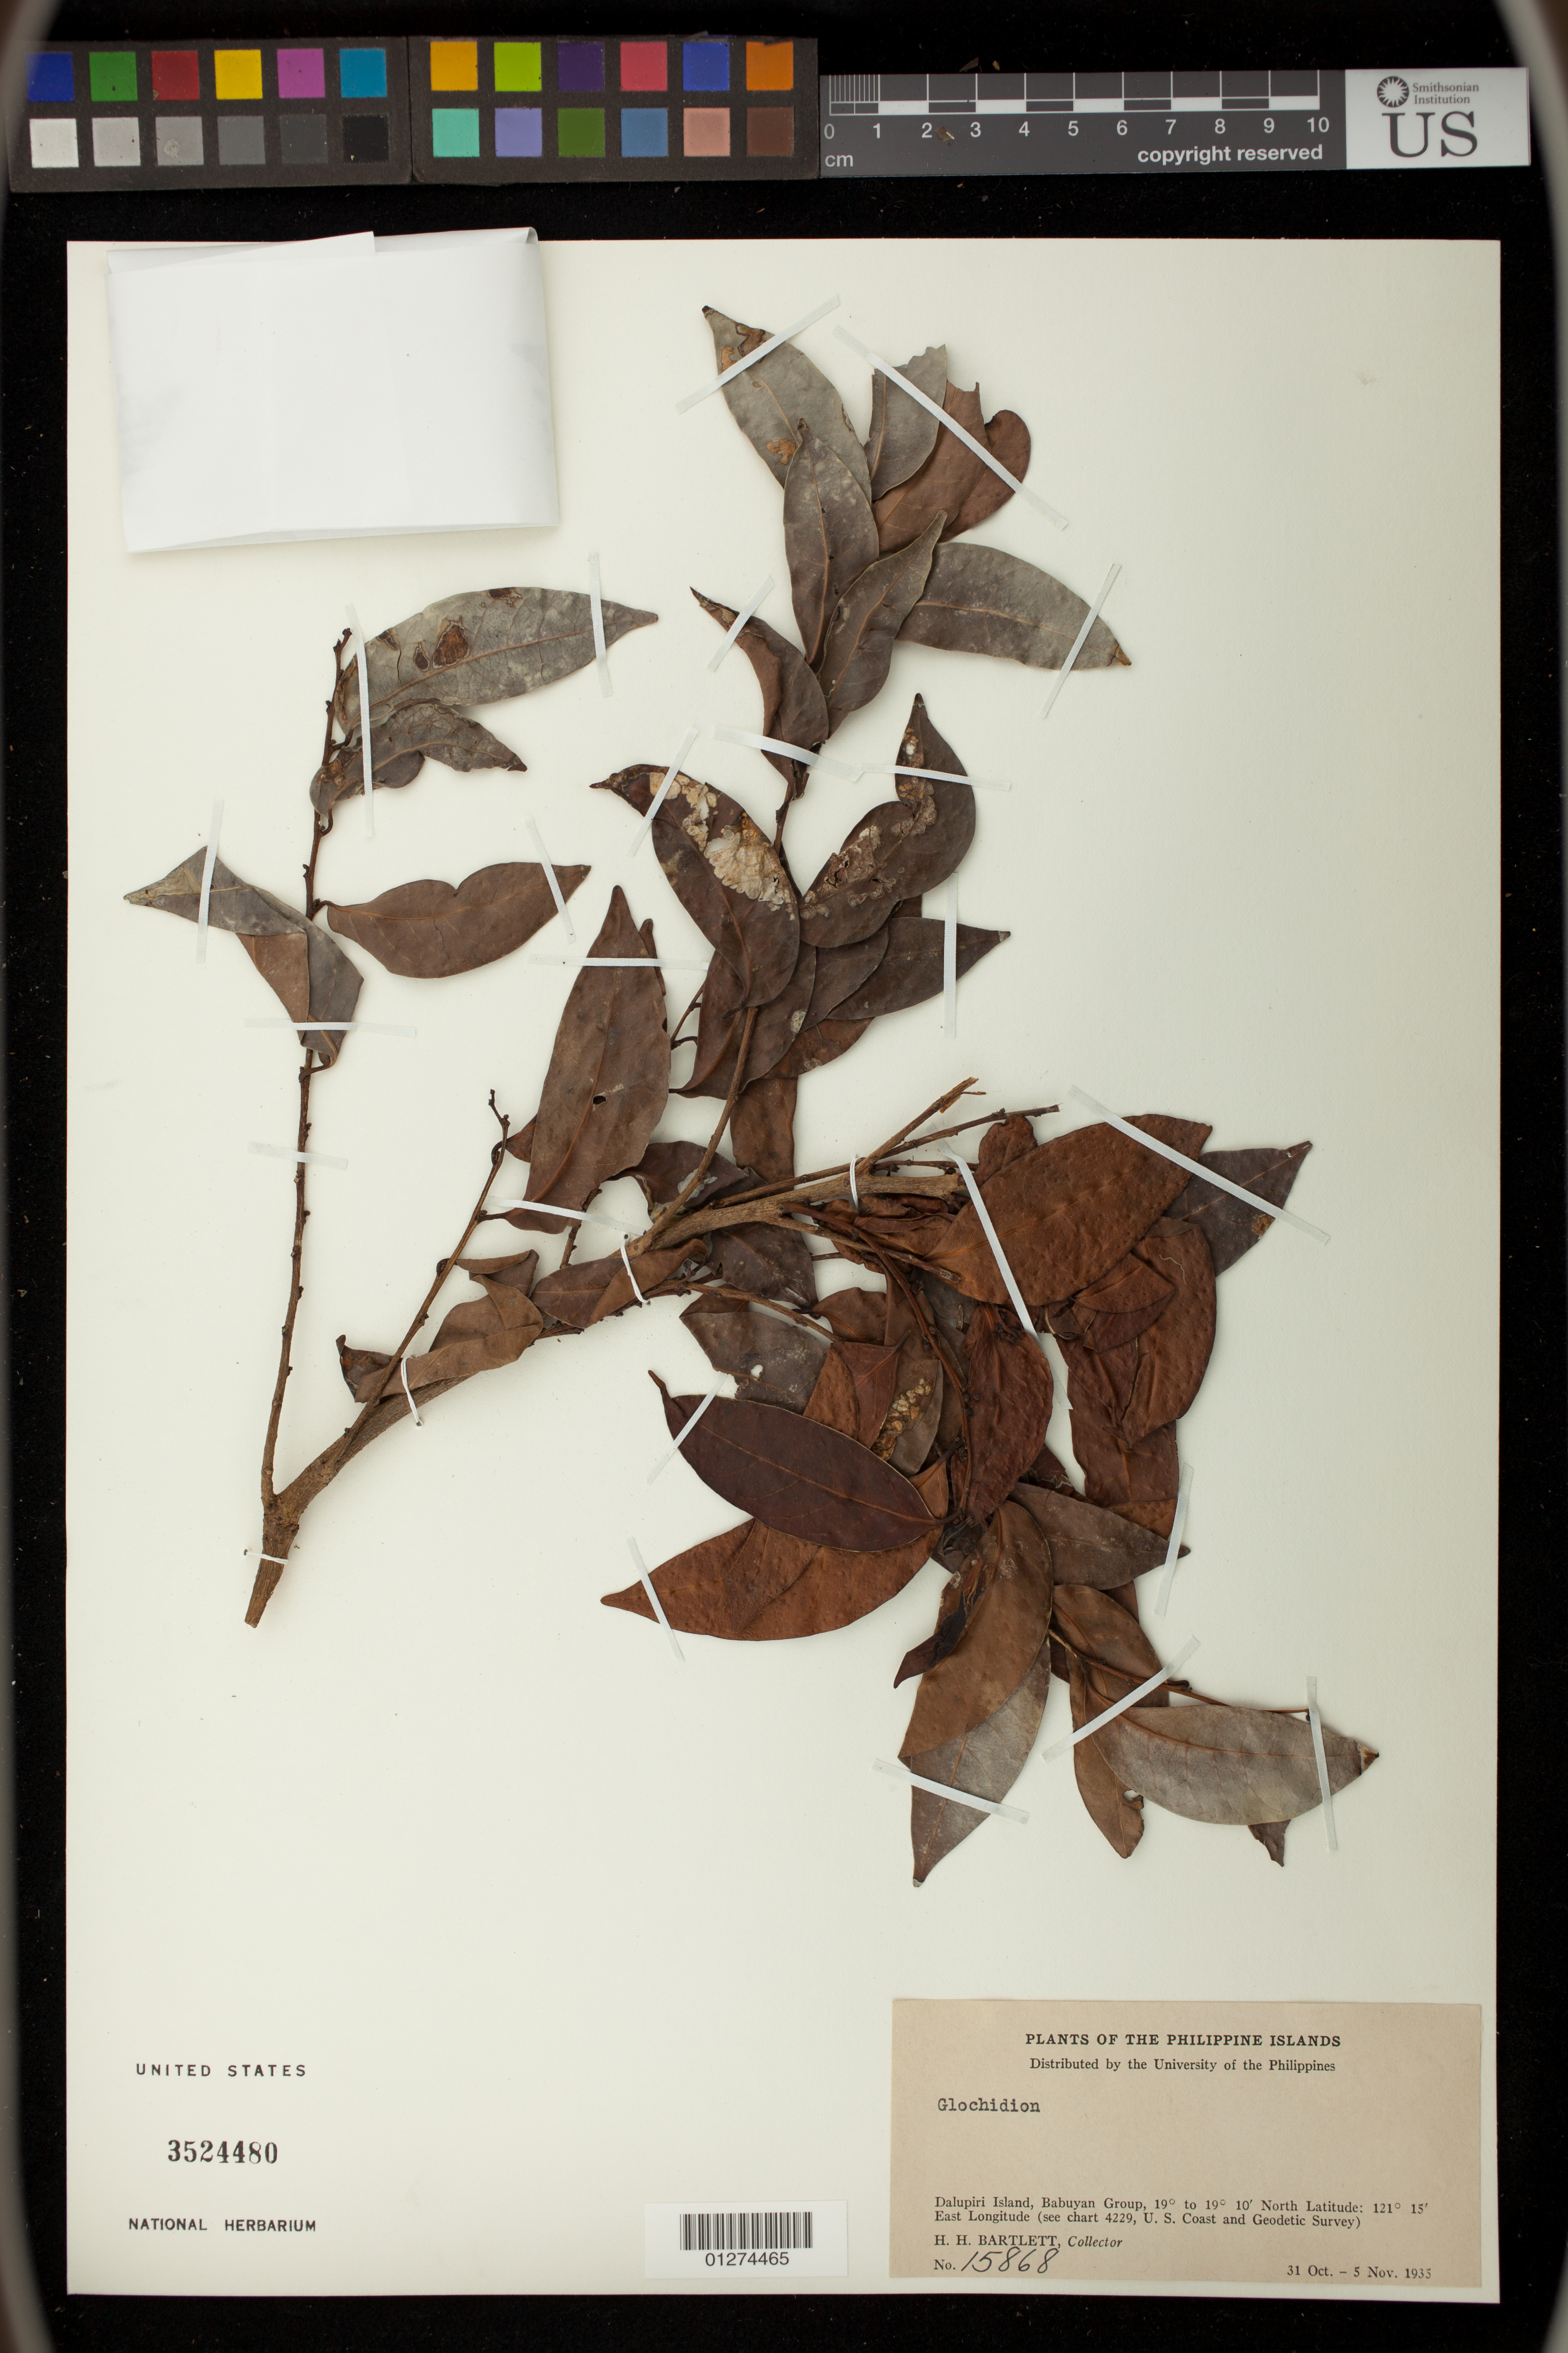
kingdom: Plantae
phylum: Tracheophyta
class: Magnoliopsida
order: Malpighiales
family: Phyllanthaceae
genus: Glochidion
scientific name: Glochidion sp.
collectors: H. H. Bartlett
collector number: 15868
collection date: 1935-10-31/1935-11-05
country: Philippines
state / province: Cagayan Valley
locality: Dalupiri Island, Babuyan Group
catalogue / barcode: US 3524480